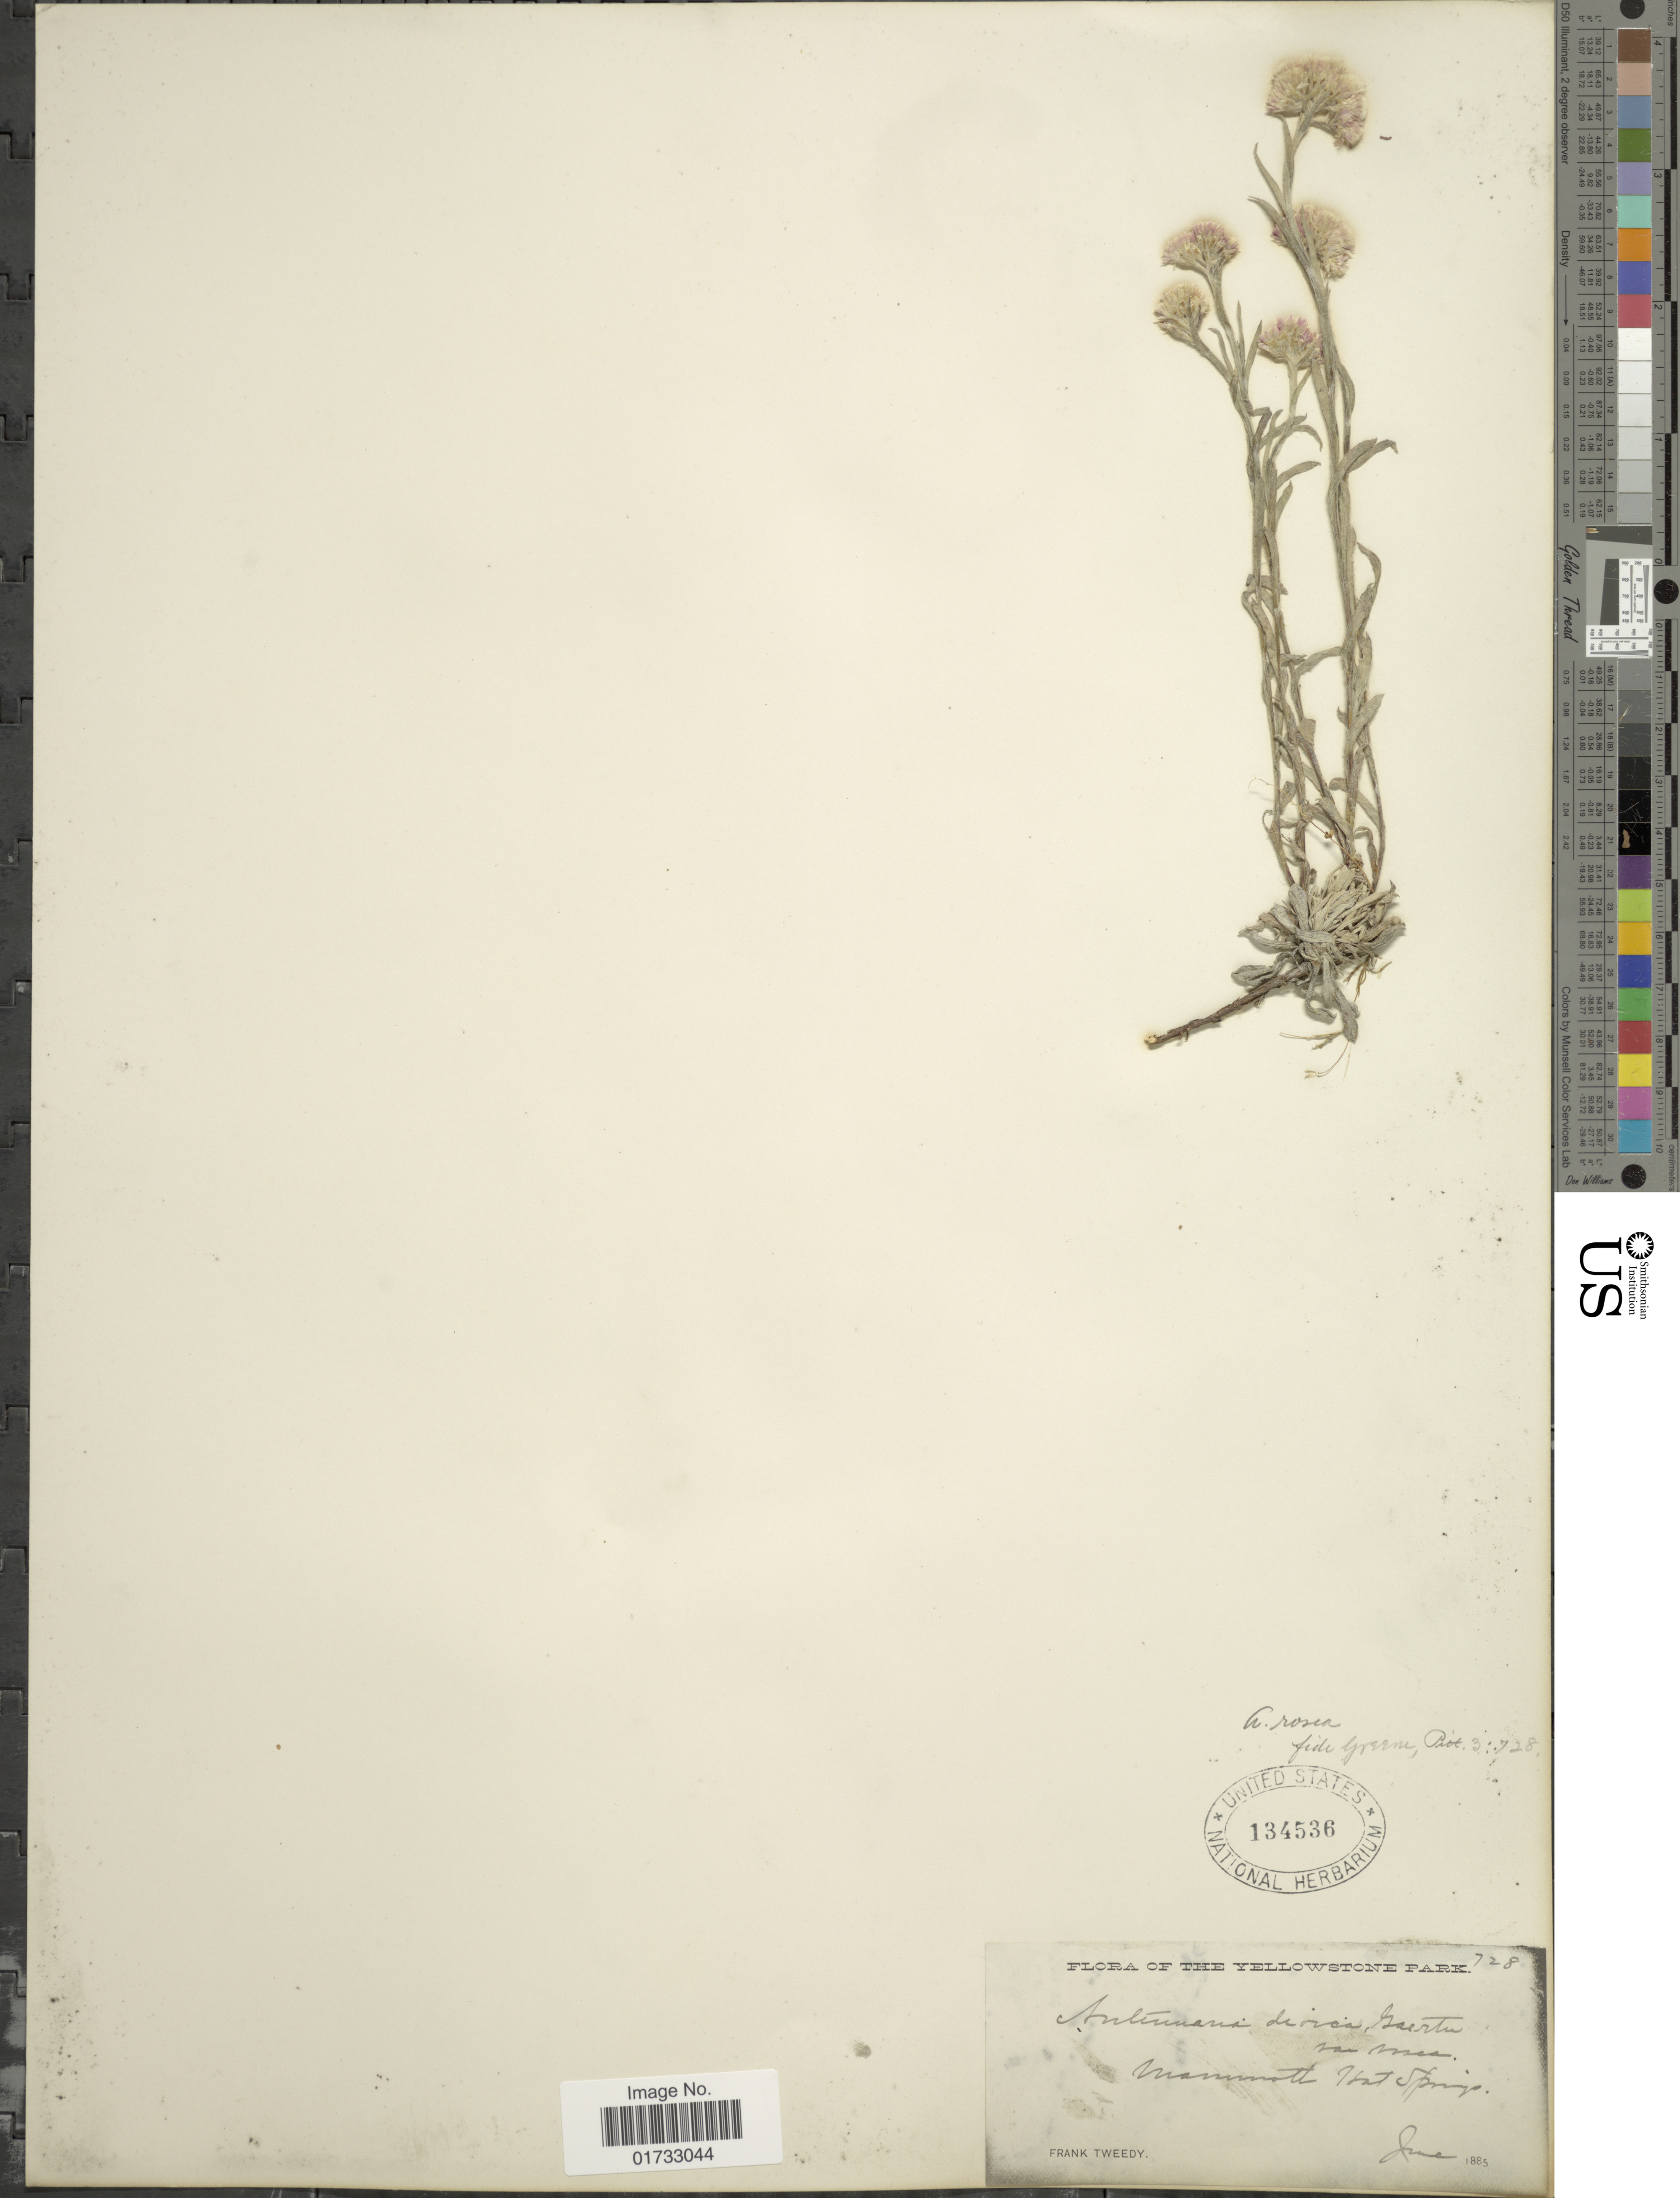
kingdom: Plantae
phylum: Tracheophyta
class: Magnoliopsida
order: Asterales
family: Asteraceae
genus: Antennaria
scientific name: Antennaria rosea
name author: Greene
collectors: F. Tweedy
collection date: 1885-06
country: United States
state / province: Wyoming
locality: Yellowstone Park, summit State Springs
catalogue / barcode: US 134536